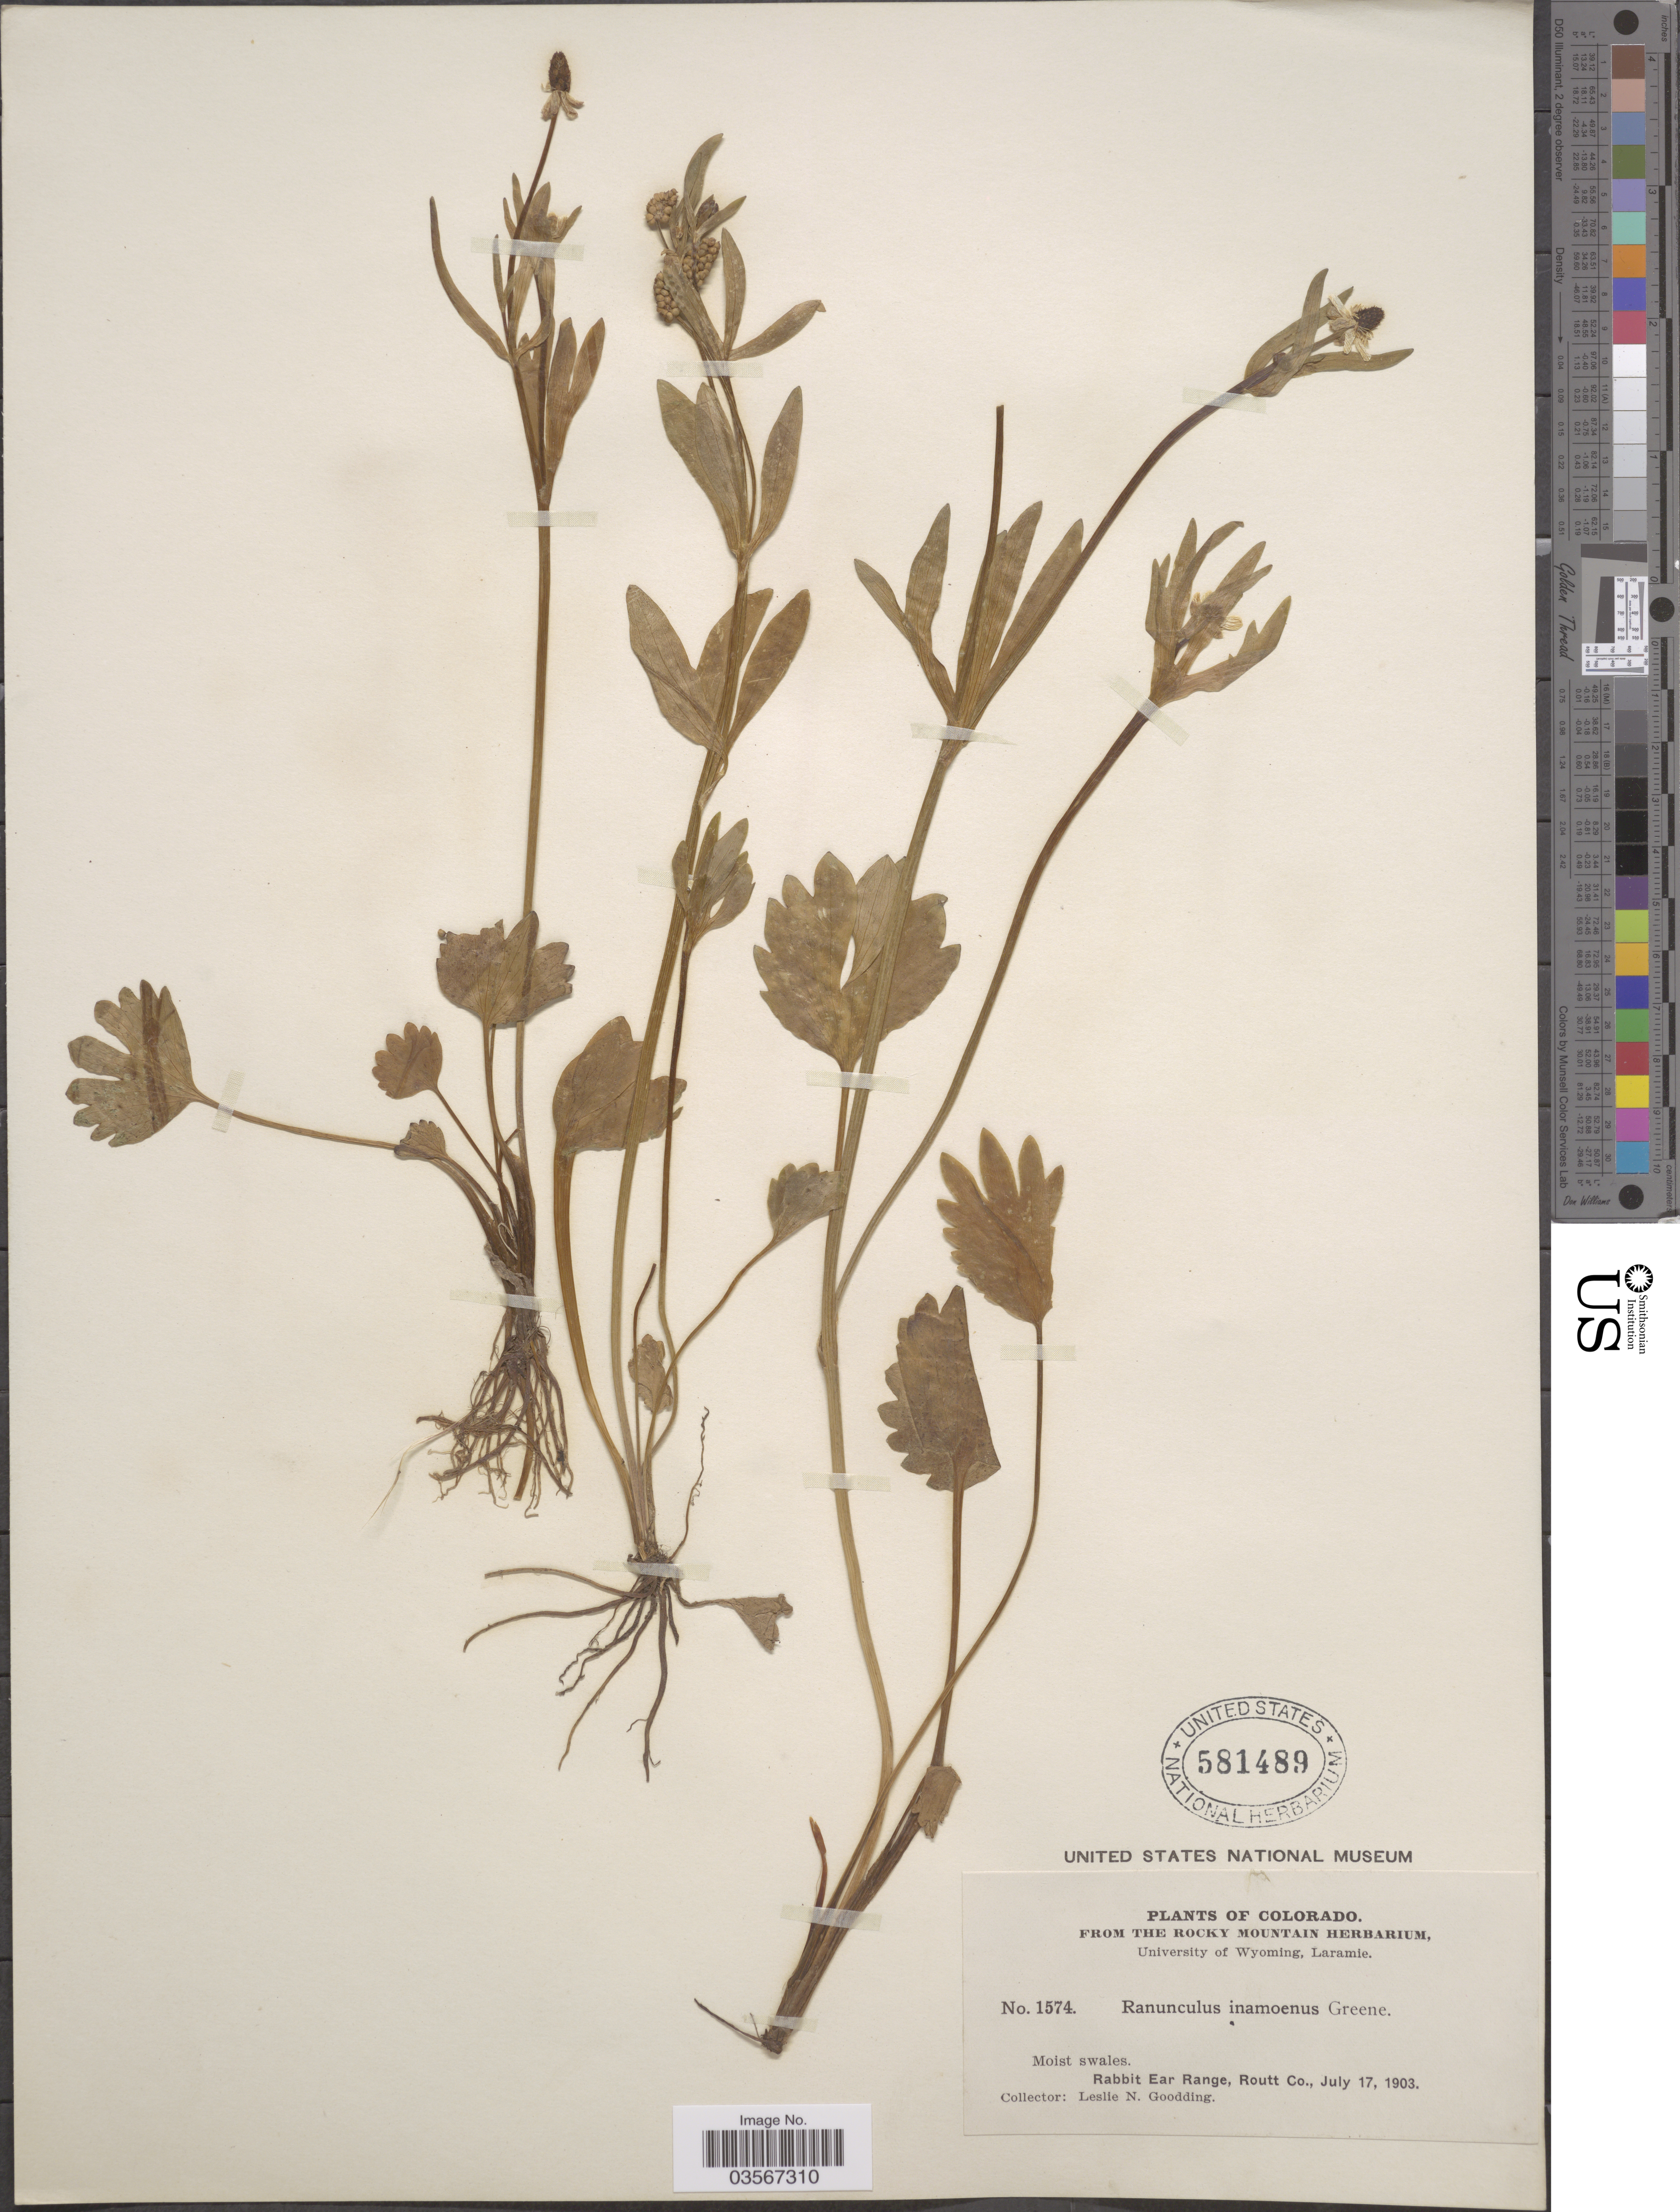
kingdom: Plantae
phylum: Tracheophyta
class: Magnoliopsida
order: Ranunculales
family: Ranunculaceae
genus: Ranunculus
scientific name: Ranunculus inamoenus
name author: Greene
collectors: L. N. Goodding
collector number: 1574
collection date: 1903-07-17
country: United States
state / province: Colorado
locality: Rabbit Ear Range, Routt Co.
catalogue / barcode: US 581489